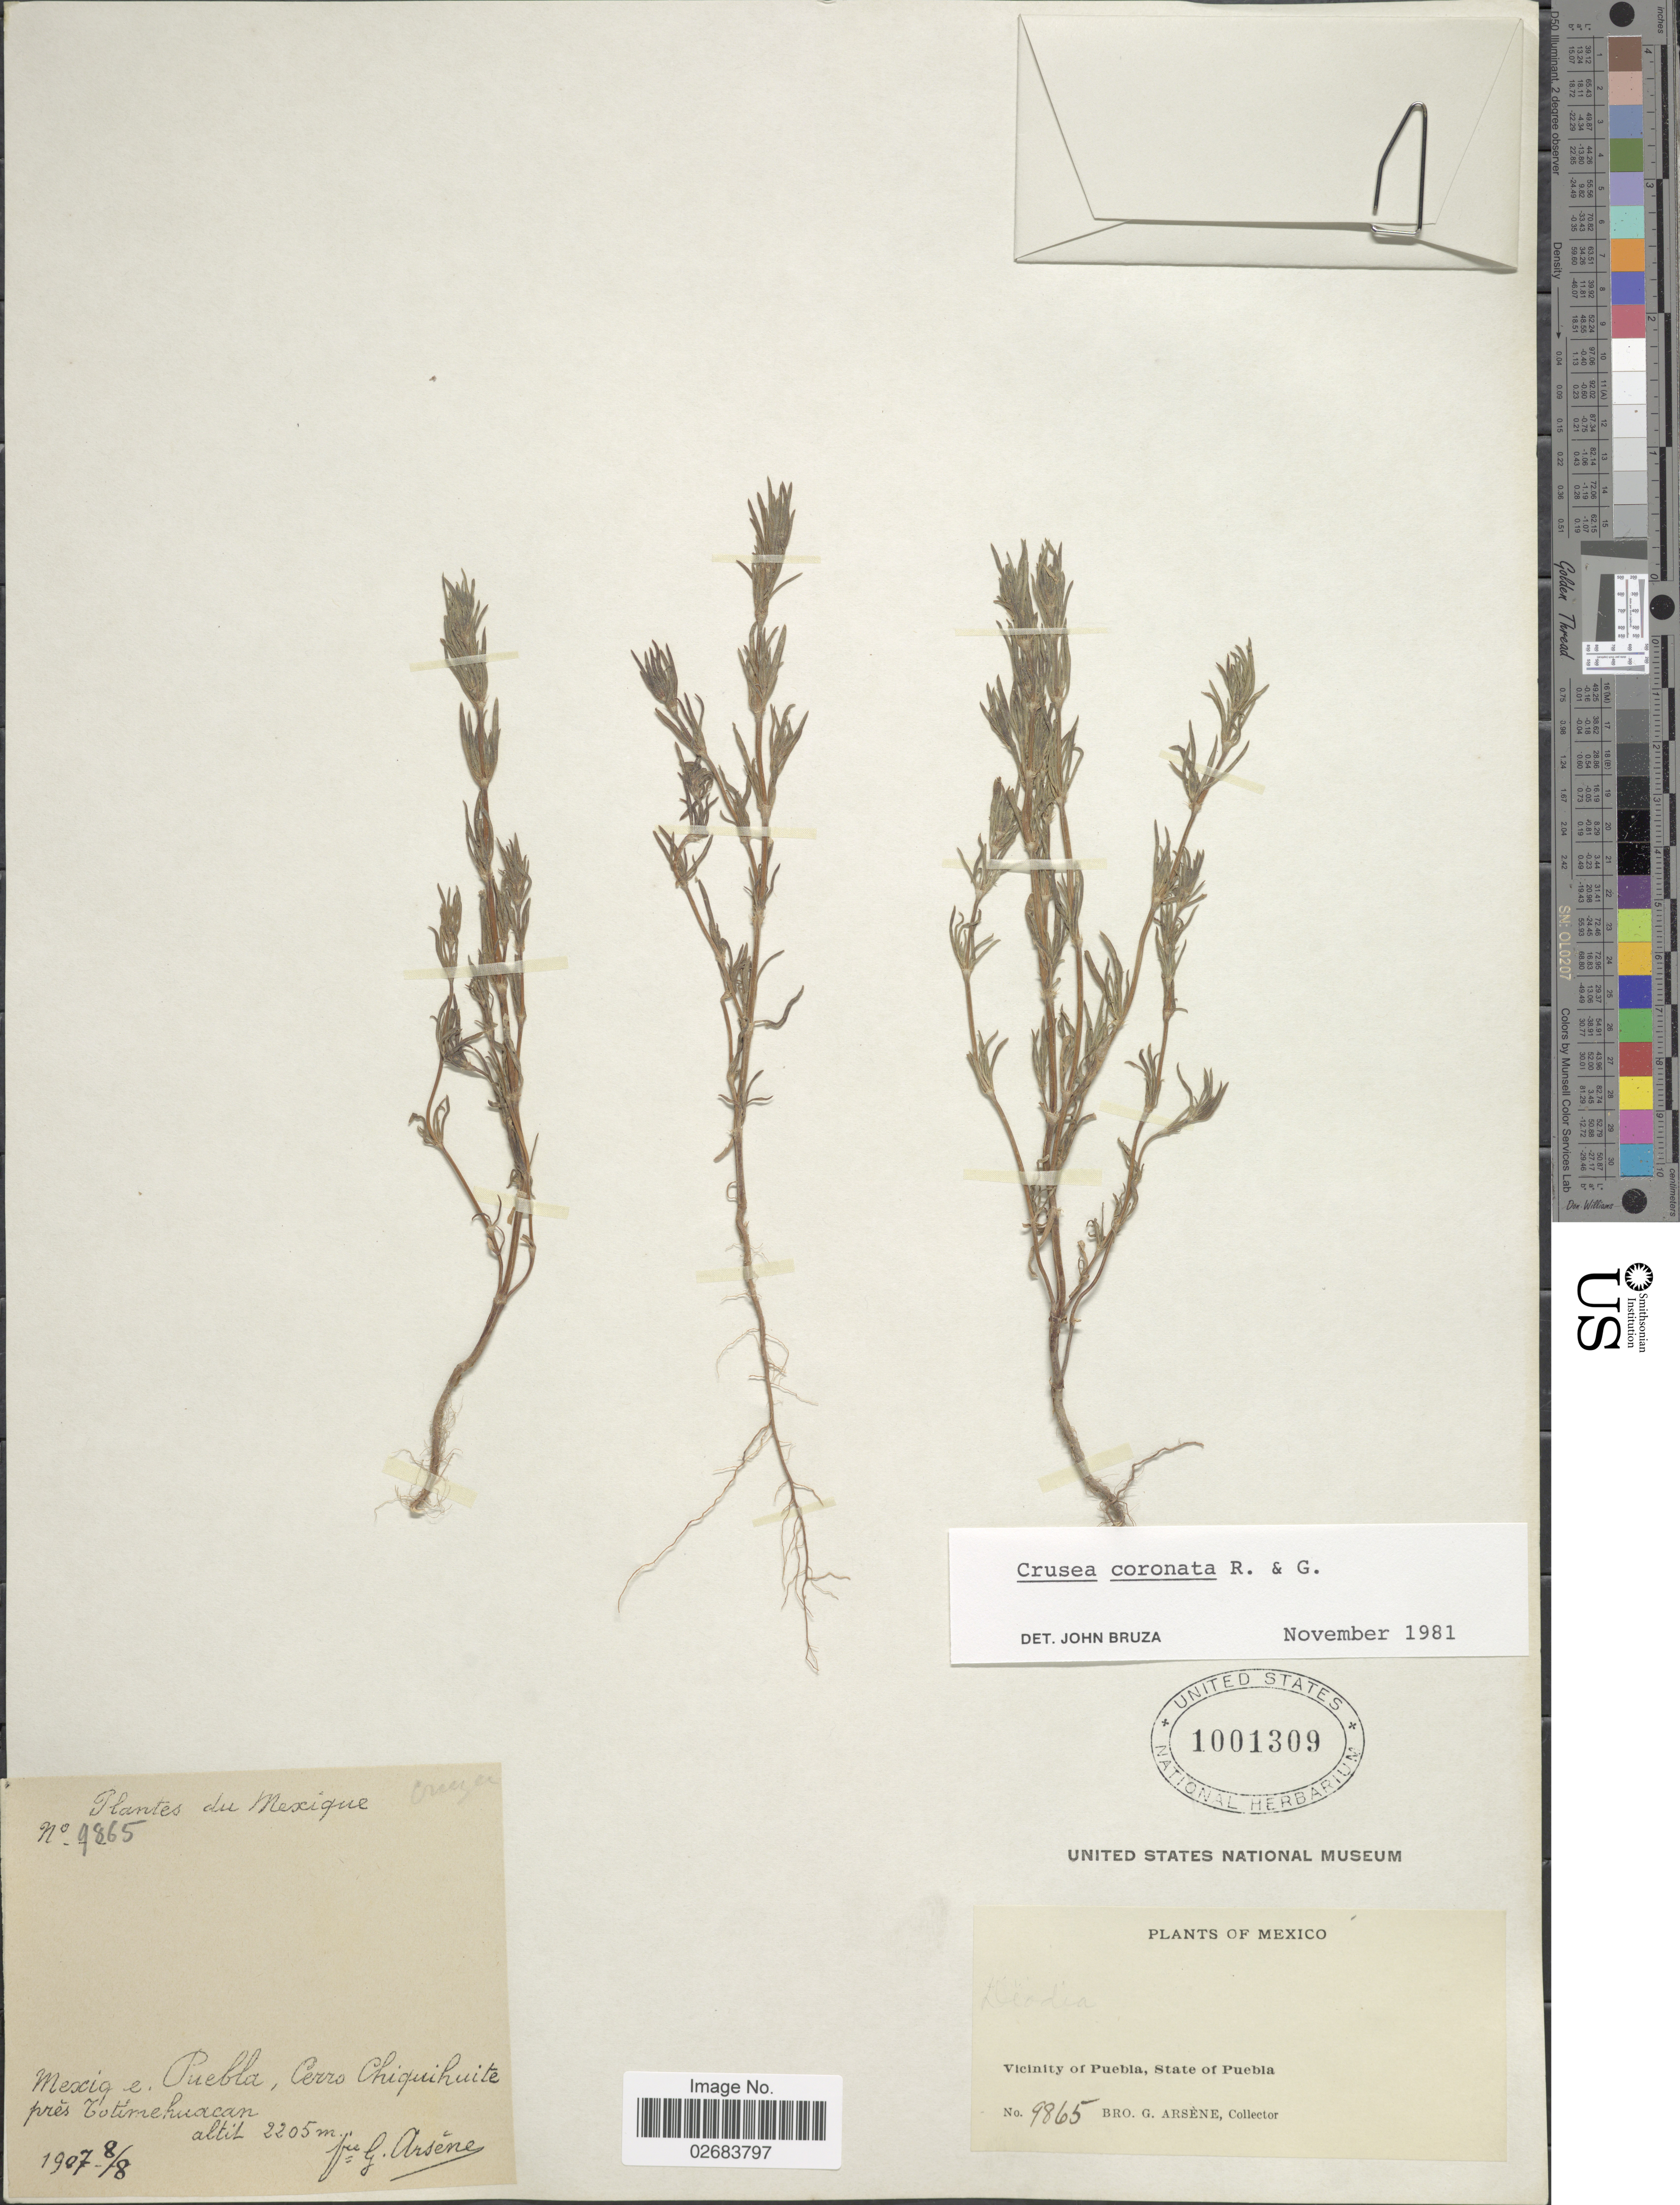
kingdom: Plantae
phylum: Tracheophyta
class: Magnoliopsida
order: Gentianales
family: Rubiaceae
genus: Crusea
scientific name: Crusea coronata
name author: B.L. Rob. & Greenm.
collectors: Bro. G. Arsène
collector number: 9865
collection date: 1907-08-08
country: Mexico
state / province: Puebla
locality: Cerro Chiquihuite pres Totimehuacan [Cerro Chiquihuite near Totimehuacan]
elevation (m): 2205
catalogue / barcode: US 1001309